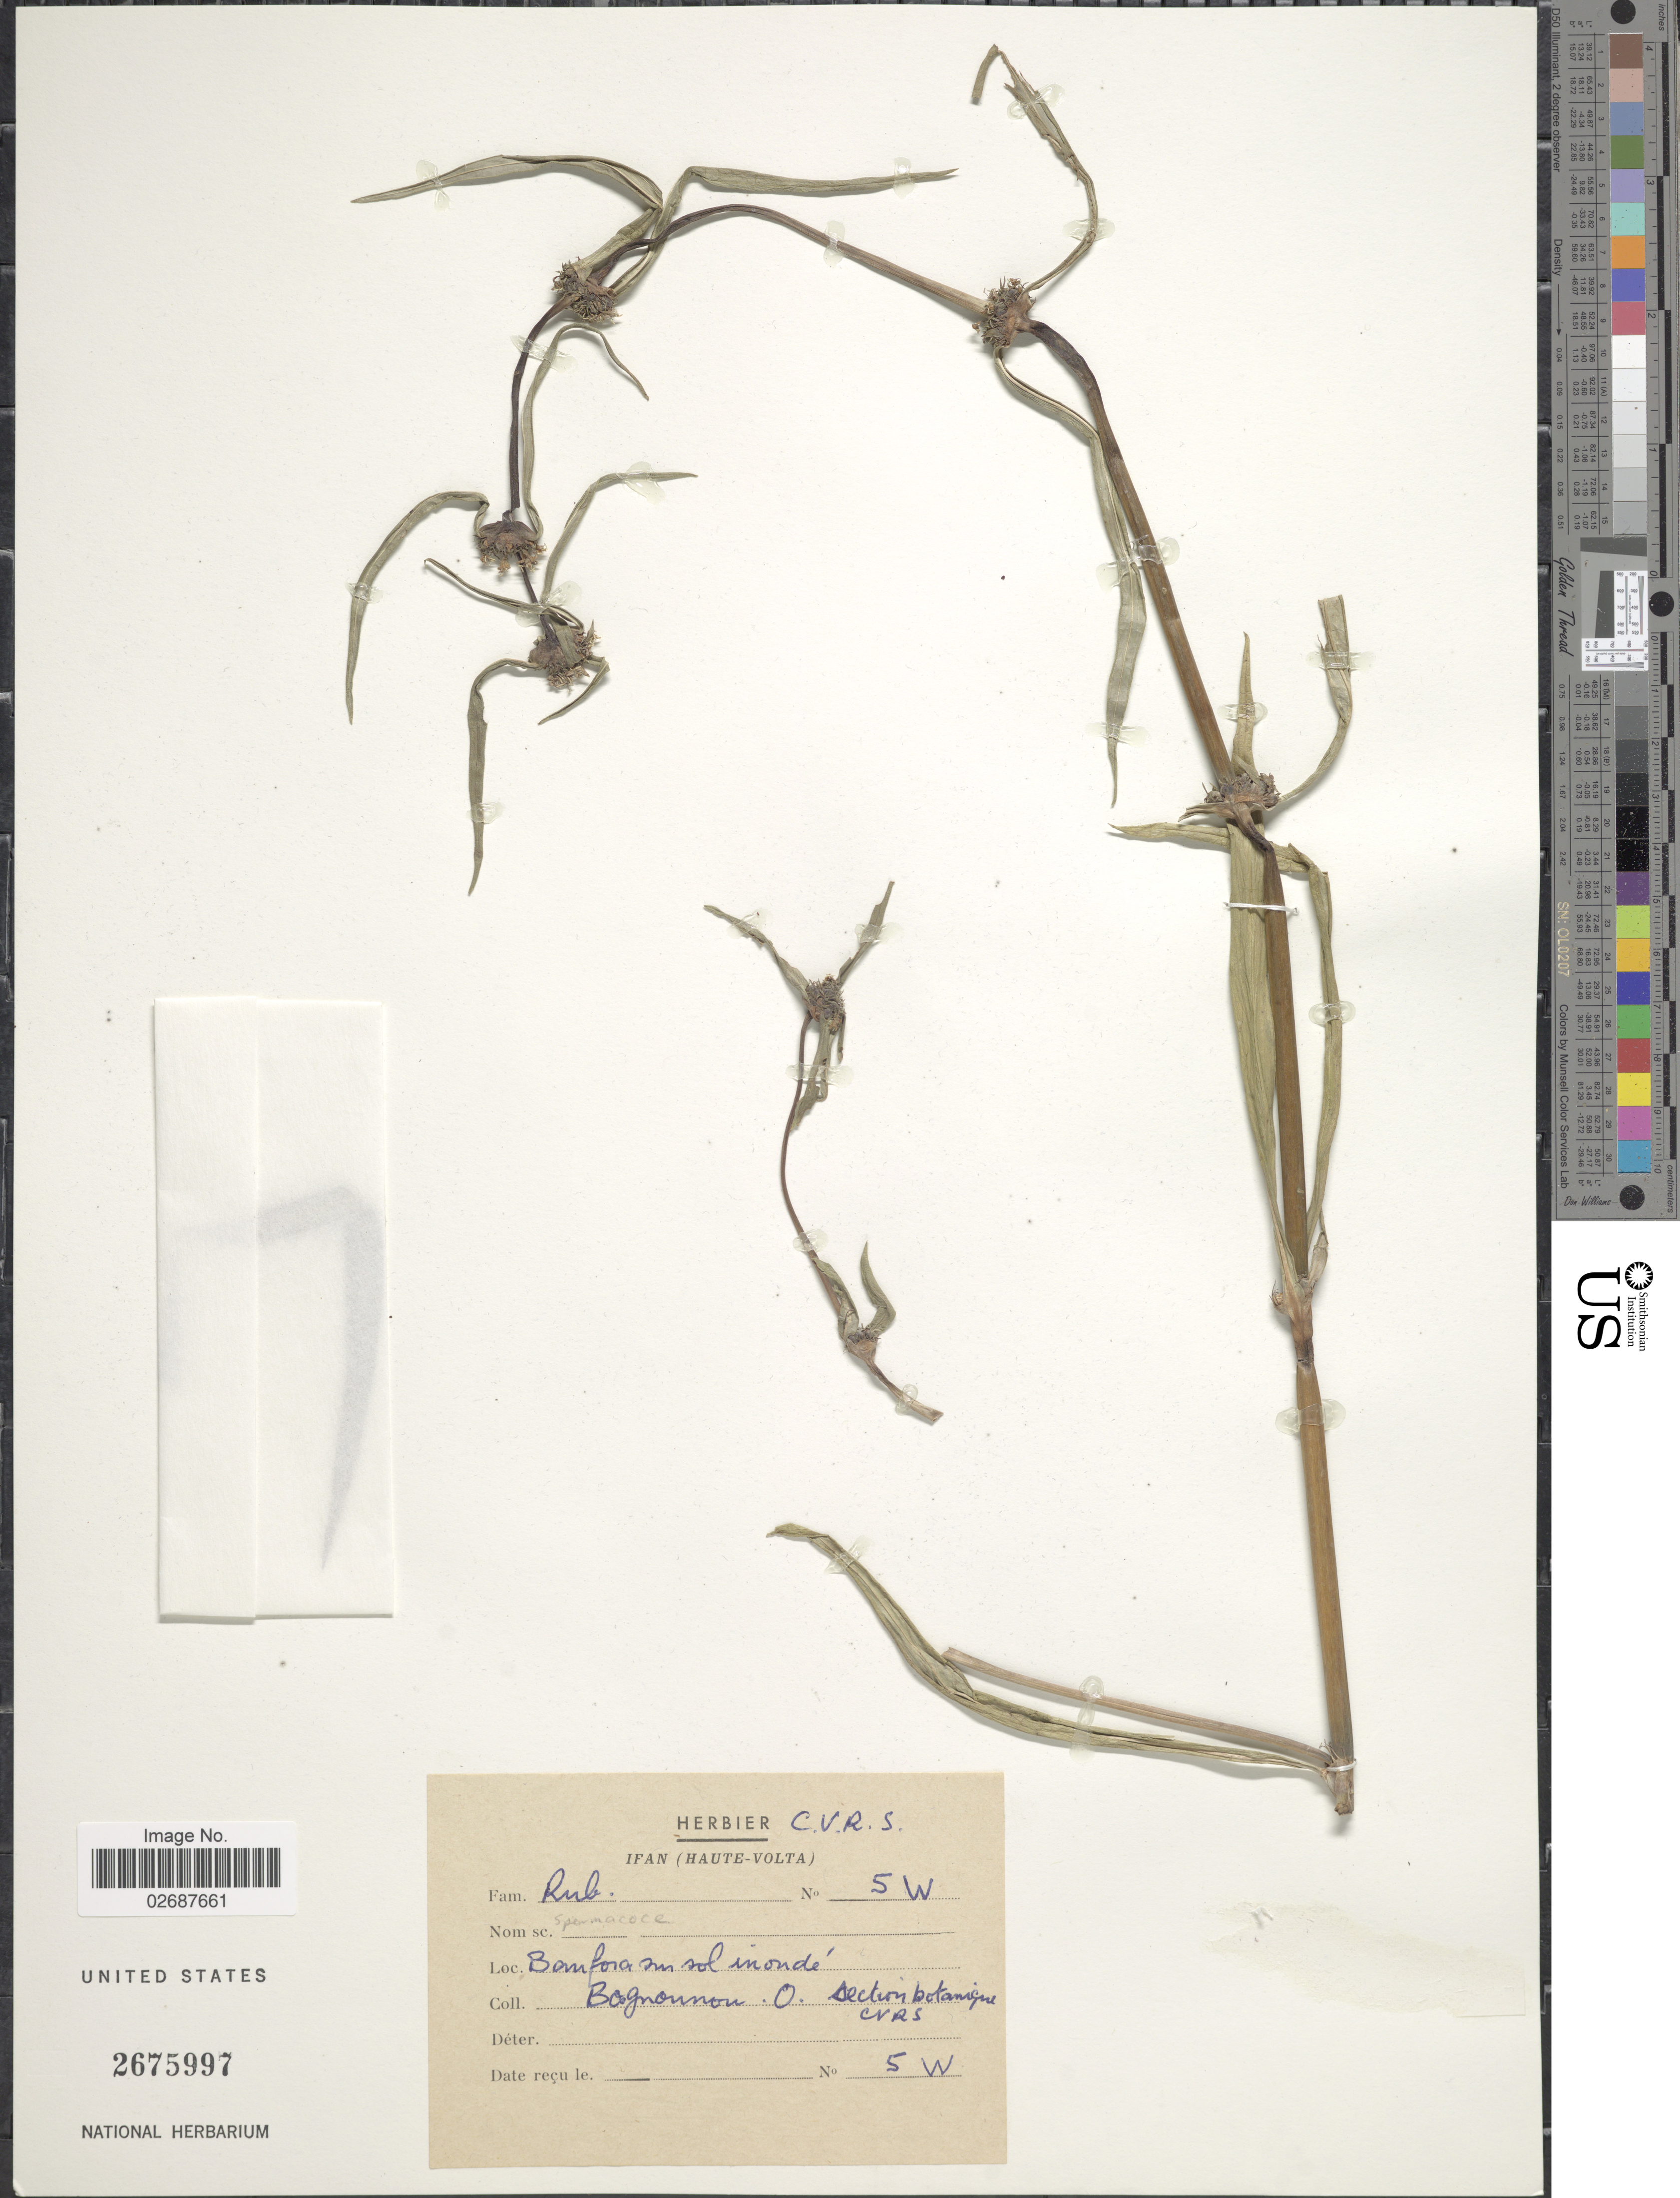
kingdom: Plantae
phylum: Tracheophyta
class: Magnoliopsida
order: Gentianales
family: Rubiaceae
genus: Borreria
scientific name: Borreria sp.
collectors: O. Bognounou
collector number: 5W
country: Burkina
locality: Banfora sur sol inonde [interpreted]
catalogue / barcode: US 2675997